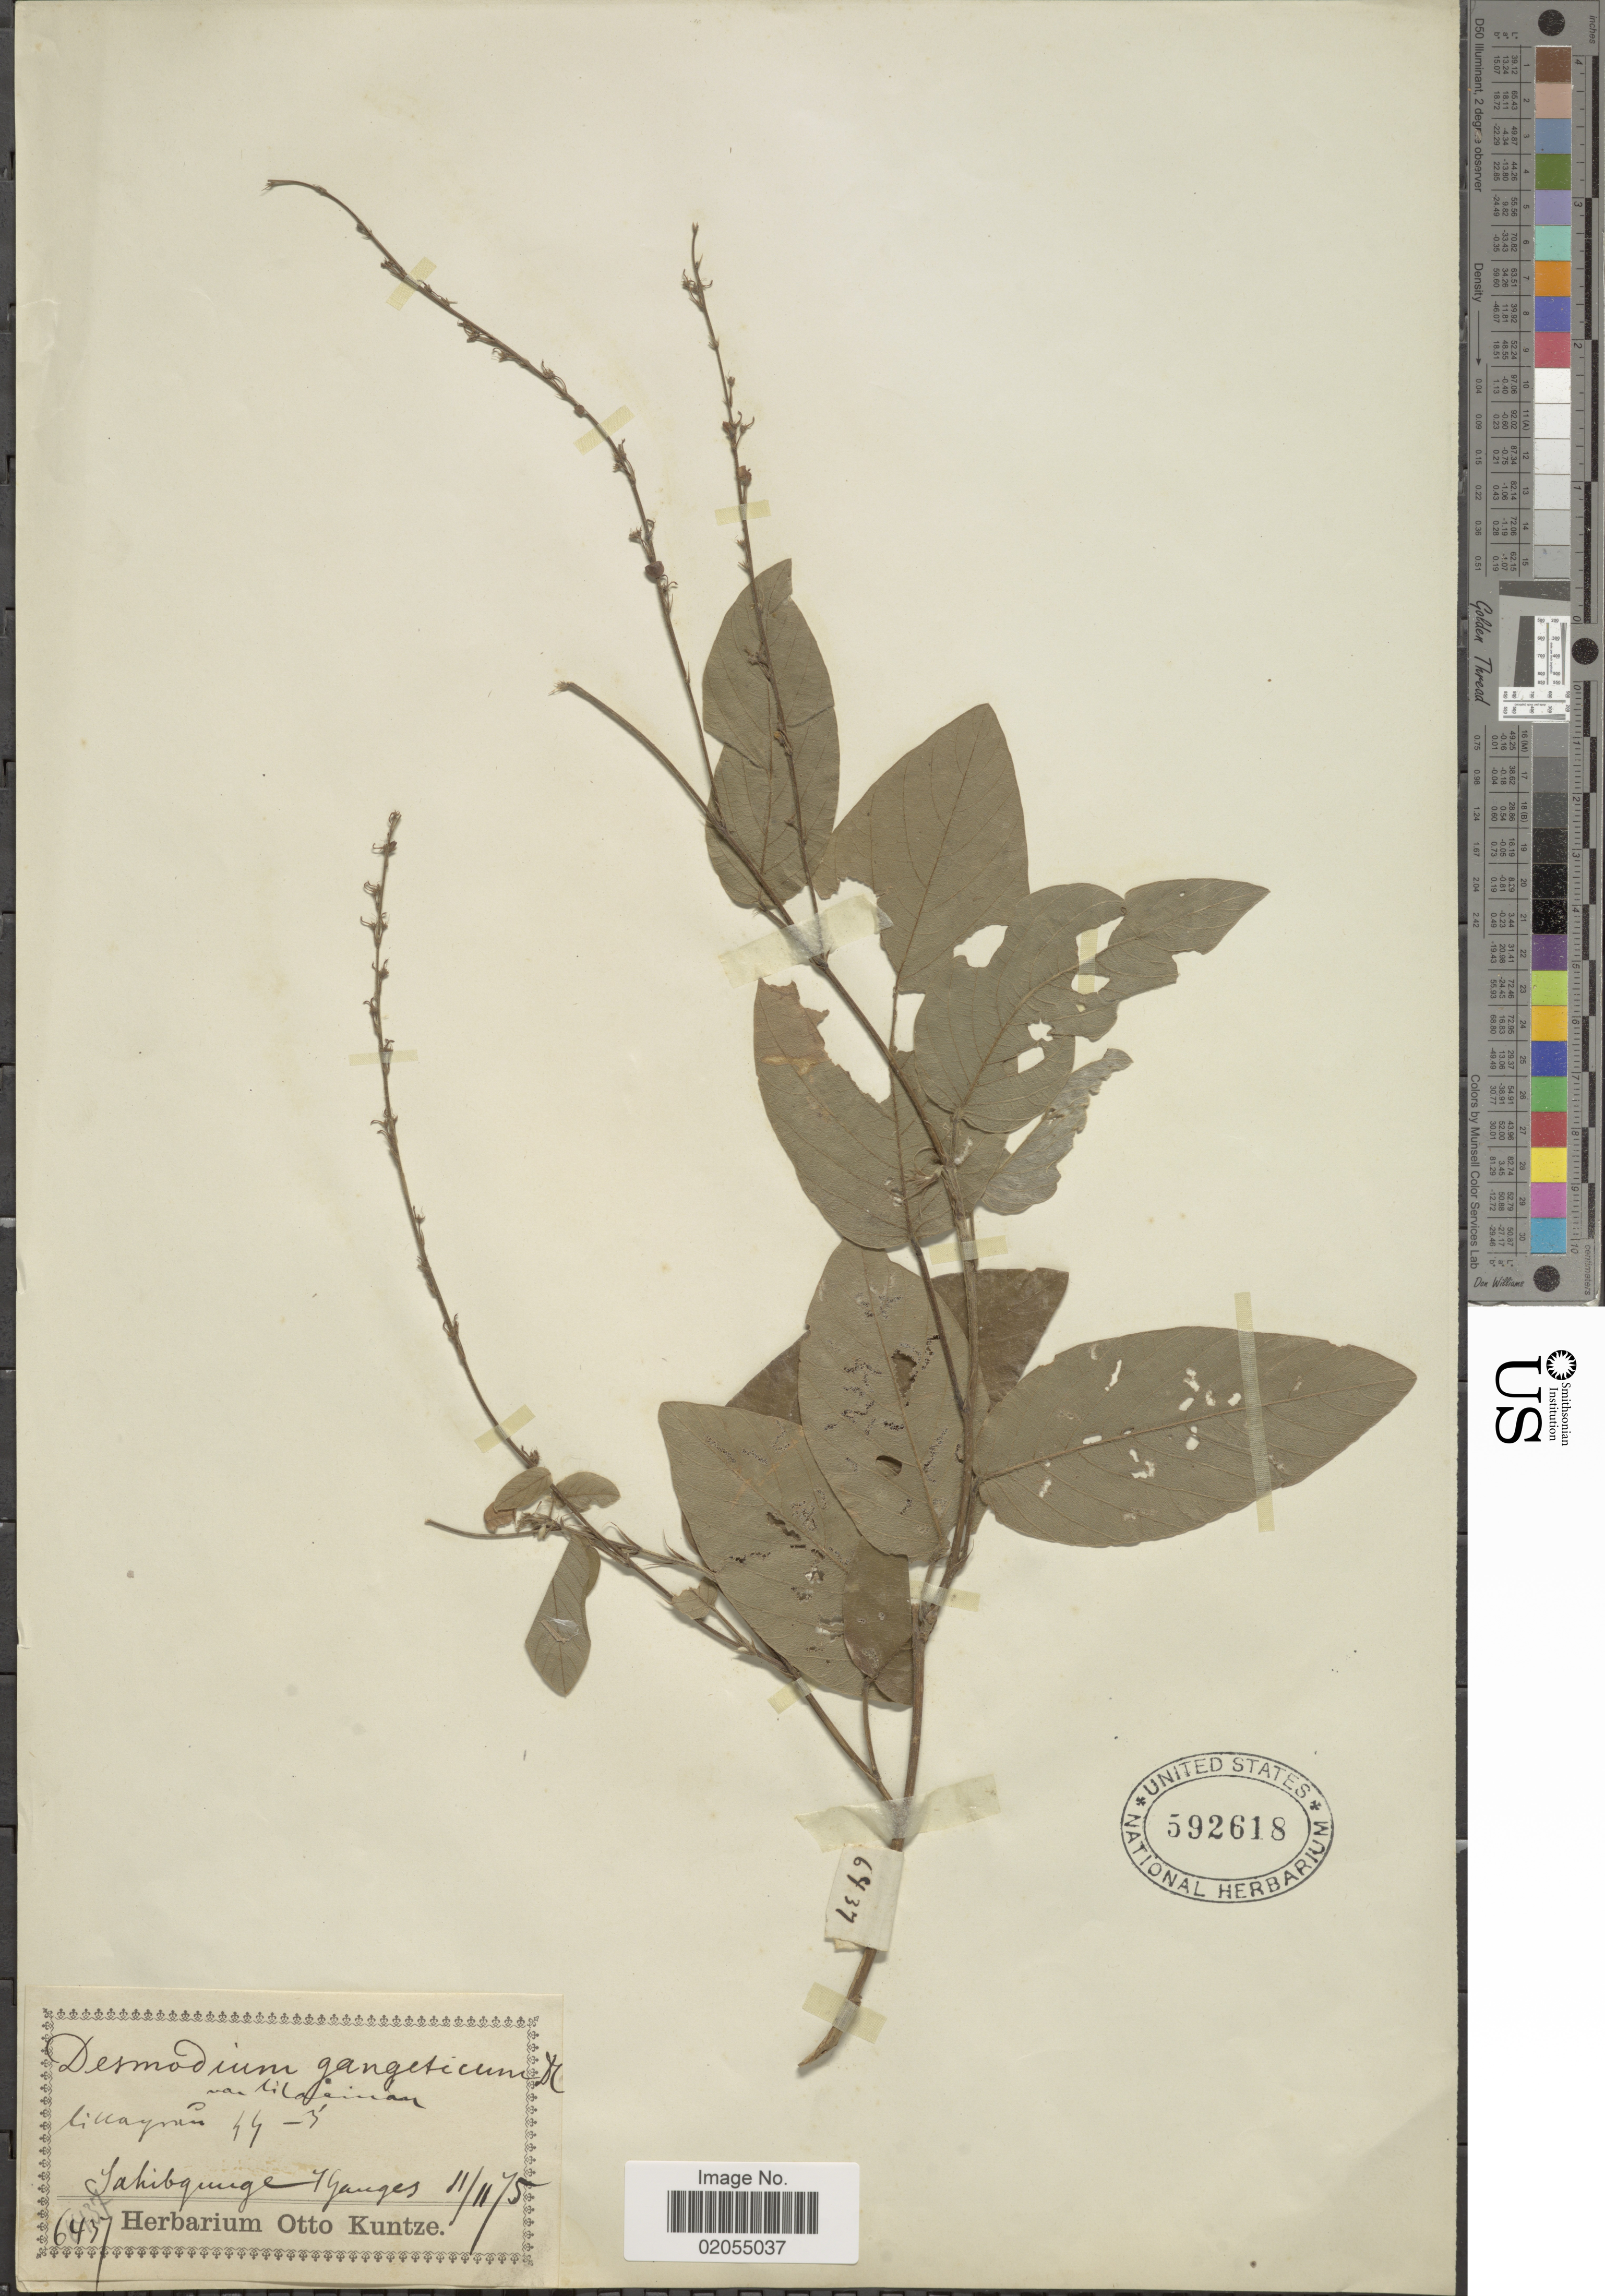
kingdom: Plantae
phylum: Tracheophyta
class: Magnoliopsida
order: Fabales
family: Fabaceae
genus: Pleurolobus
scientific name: Pleurolobus gangeticus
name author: (L.) J. St.-Hil. ex H. Ohashi & K. Ohashi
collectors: ex Herb. O. Kuntze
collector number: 6457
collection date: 1875-11-11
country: India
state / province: Jharkhand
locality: Sahebganj of Ganges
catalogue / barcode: US 592618